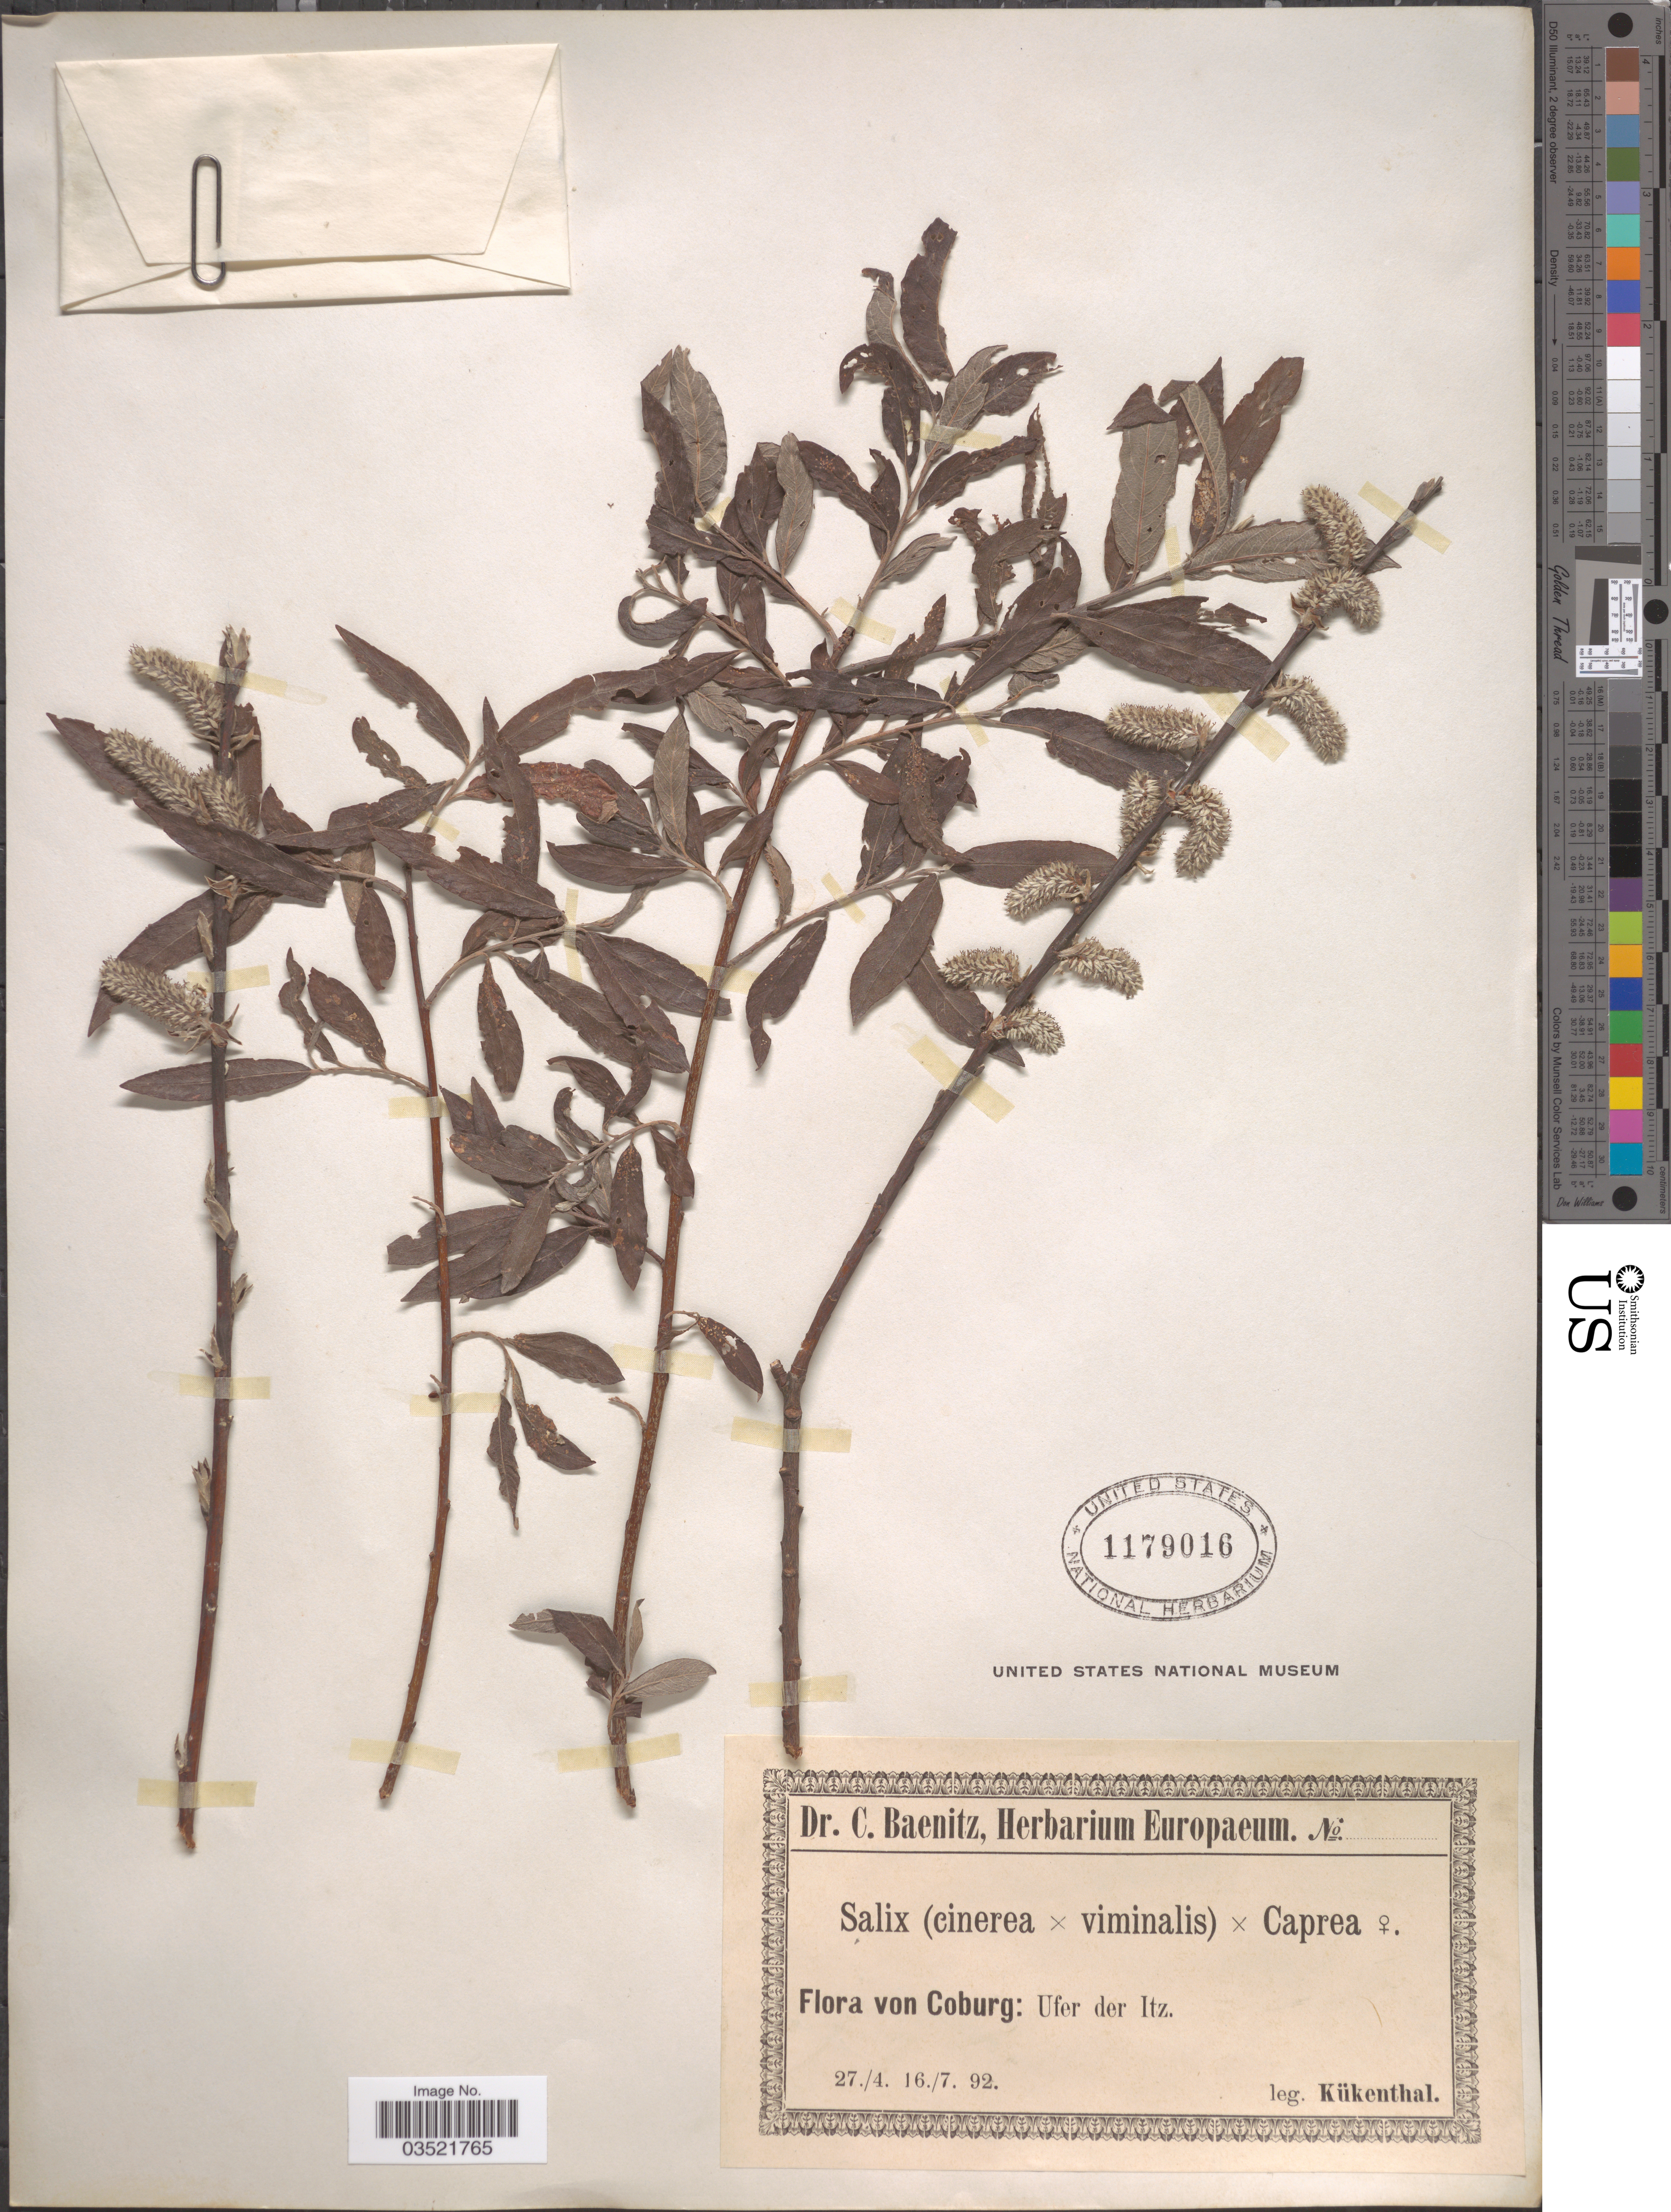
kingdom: Plantae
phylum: Tracheophyta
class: Magnoliopsida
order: Malpighiales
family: Salicaceae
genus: Salix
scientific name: Salix caprea x S. cinerea L.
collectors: G. Kükenthal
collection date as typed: Transcribed d/m/y: 27/4/92 to 16/7/92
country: Germany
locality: Coburg: Ufer der Itz.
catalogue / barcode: US 1179016